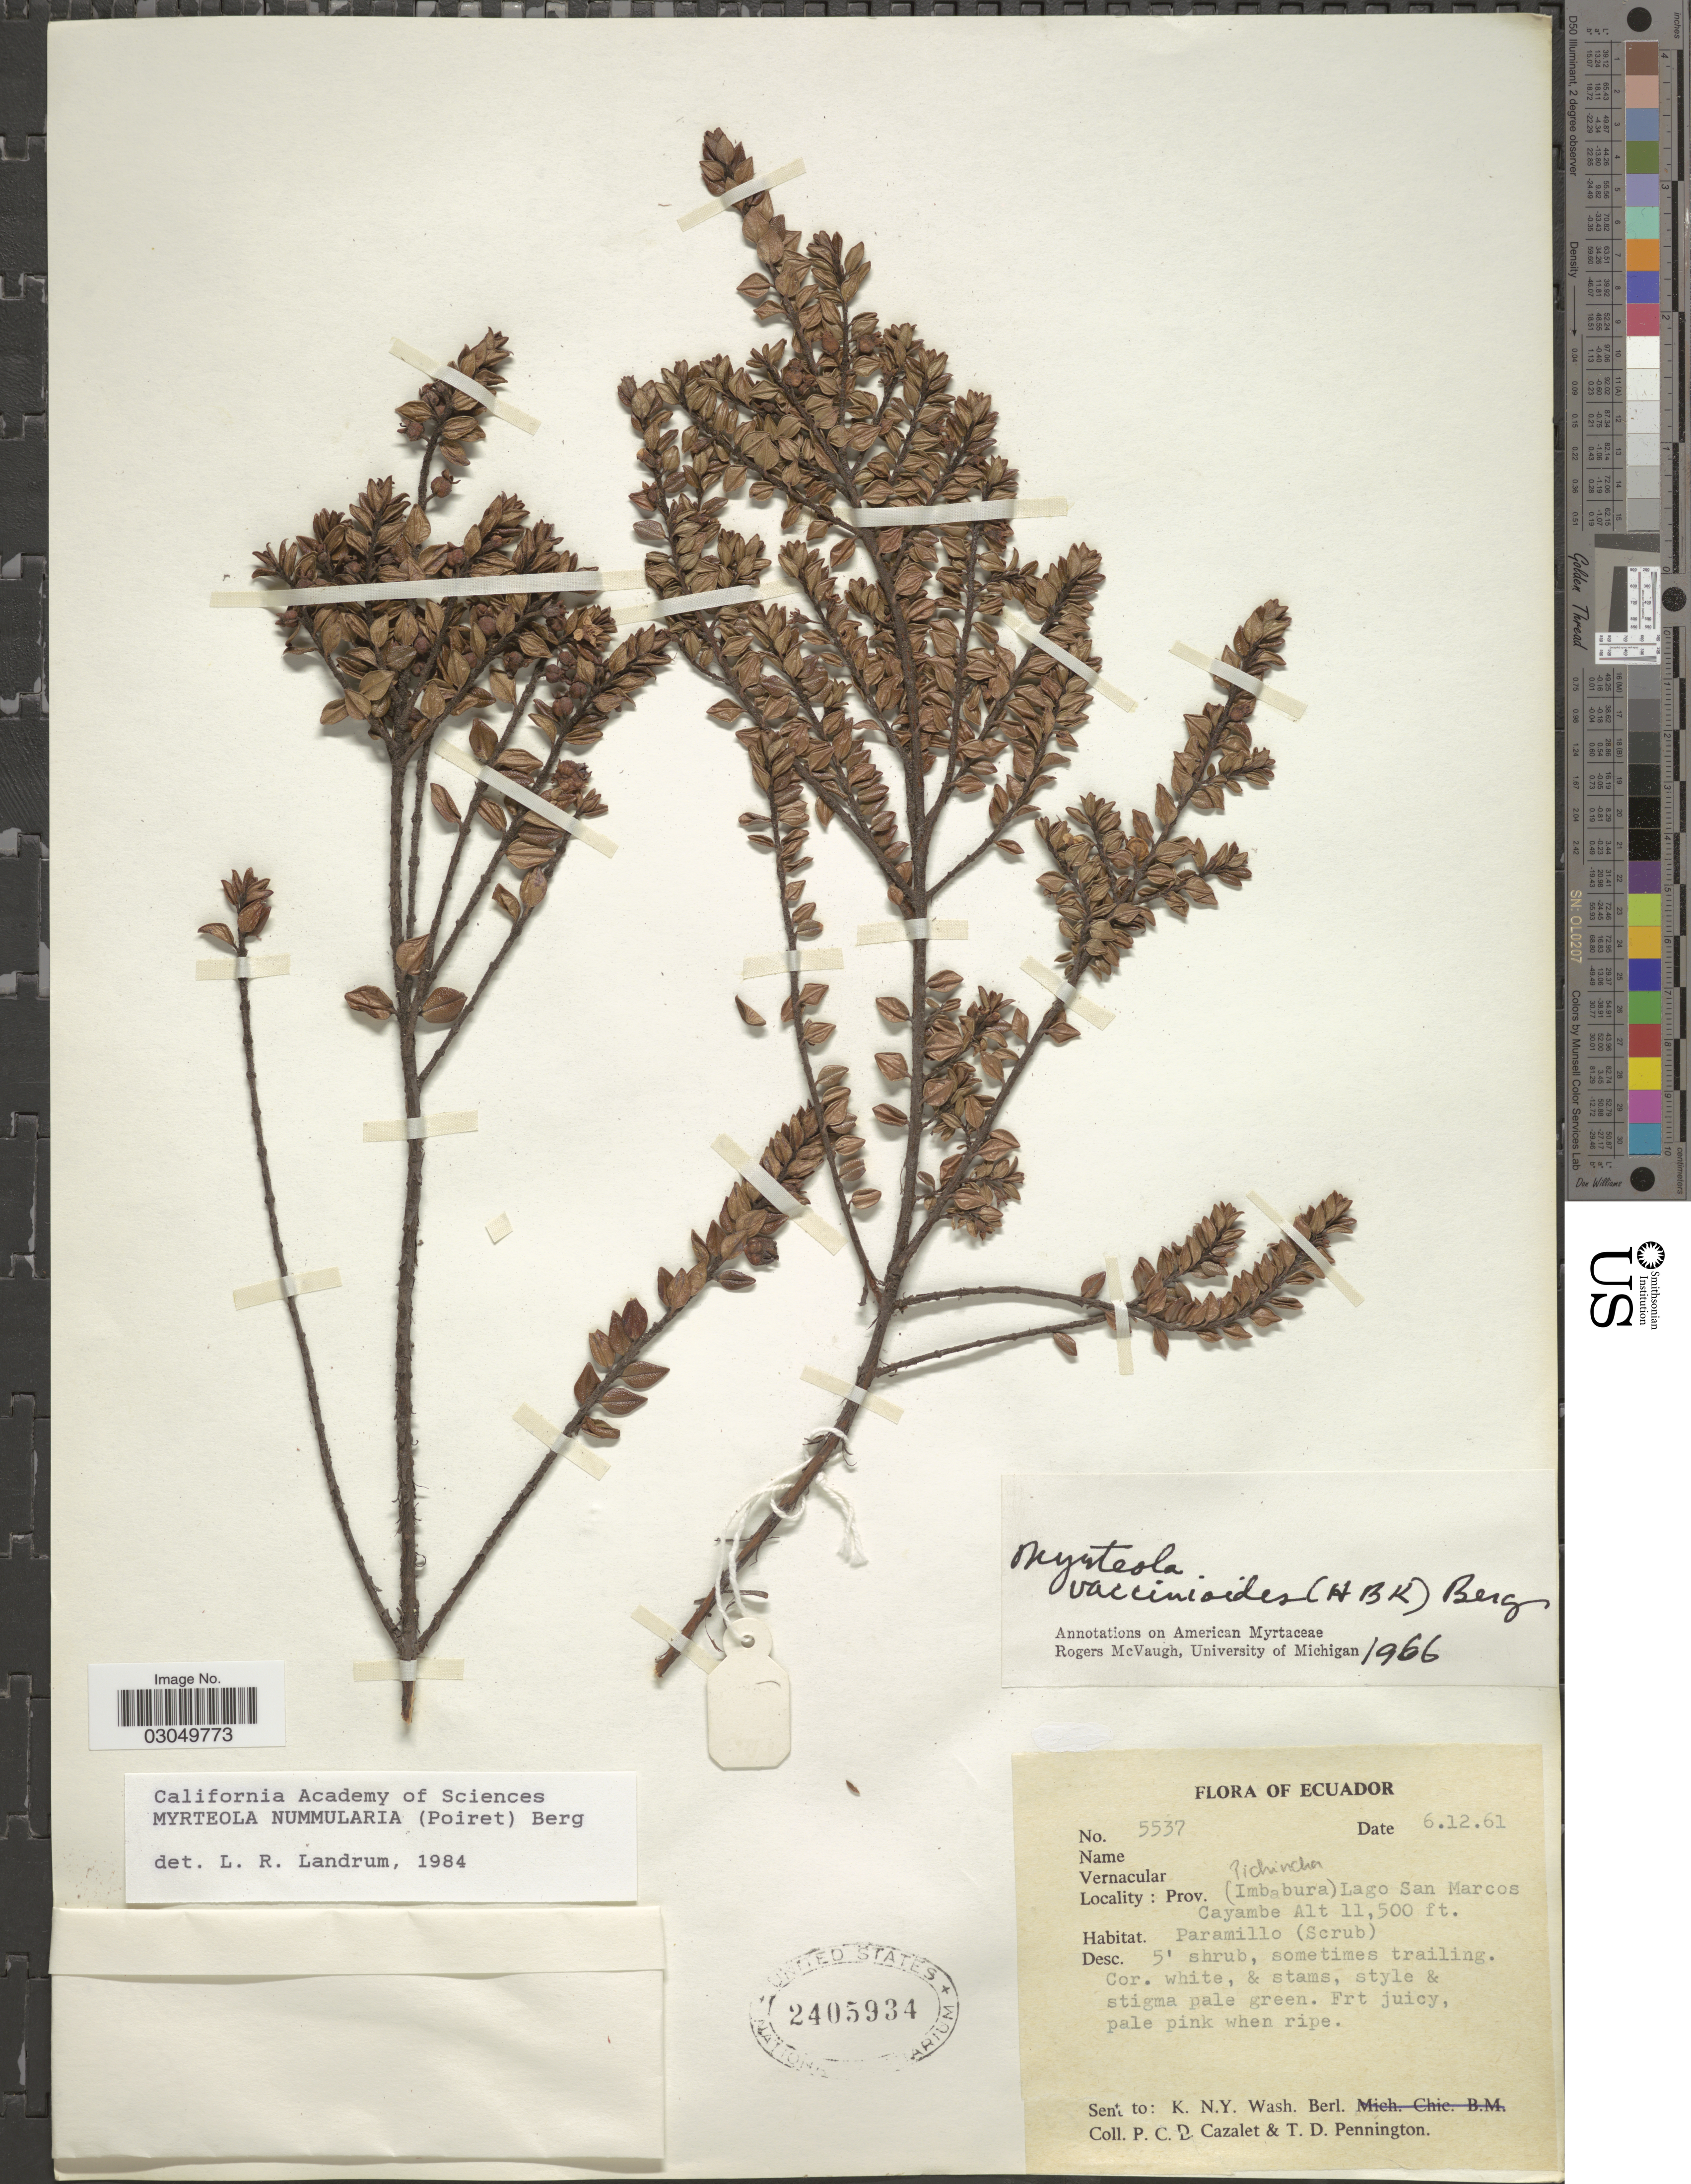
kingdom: Plantae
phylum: Tracheophyta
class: Magnoliopsida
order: Myrtales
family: Myrtaceae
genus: Myrteola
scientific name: Myrteola nummularia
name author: (Lam.) O. Berg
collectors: P. C. D. Cazalet & T. D. Pennington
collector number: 5537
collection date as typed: Transcribed d/m/y: 6/12/61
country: Ecuador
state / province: Pichincha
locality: Lago San Marcos, Cayambe.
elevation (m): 3505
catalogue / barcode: US 2405934